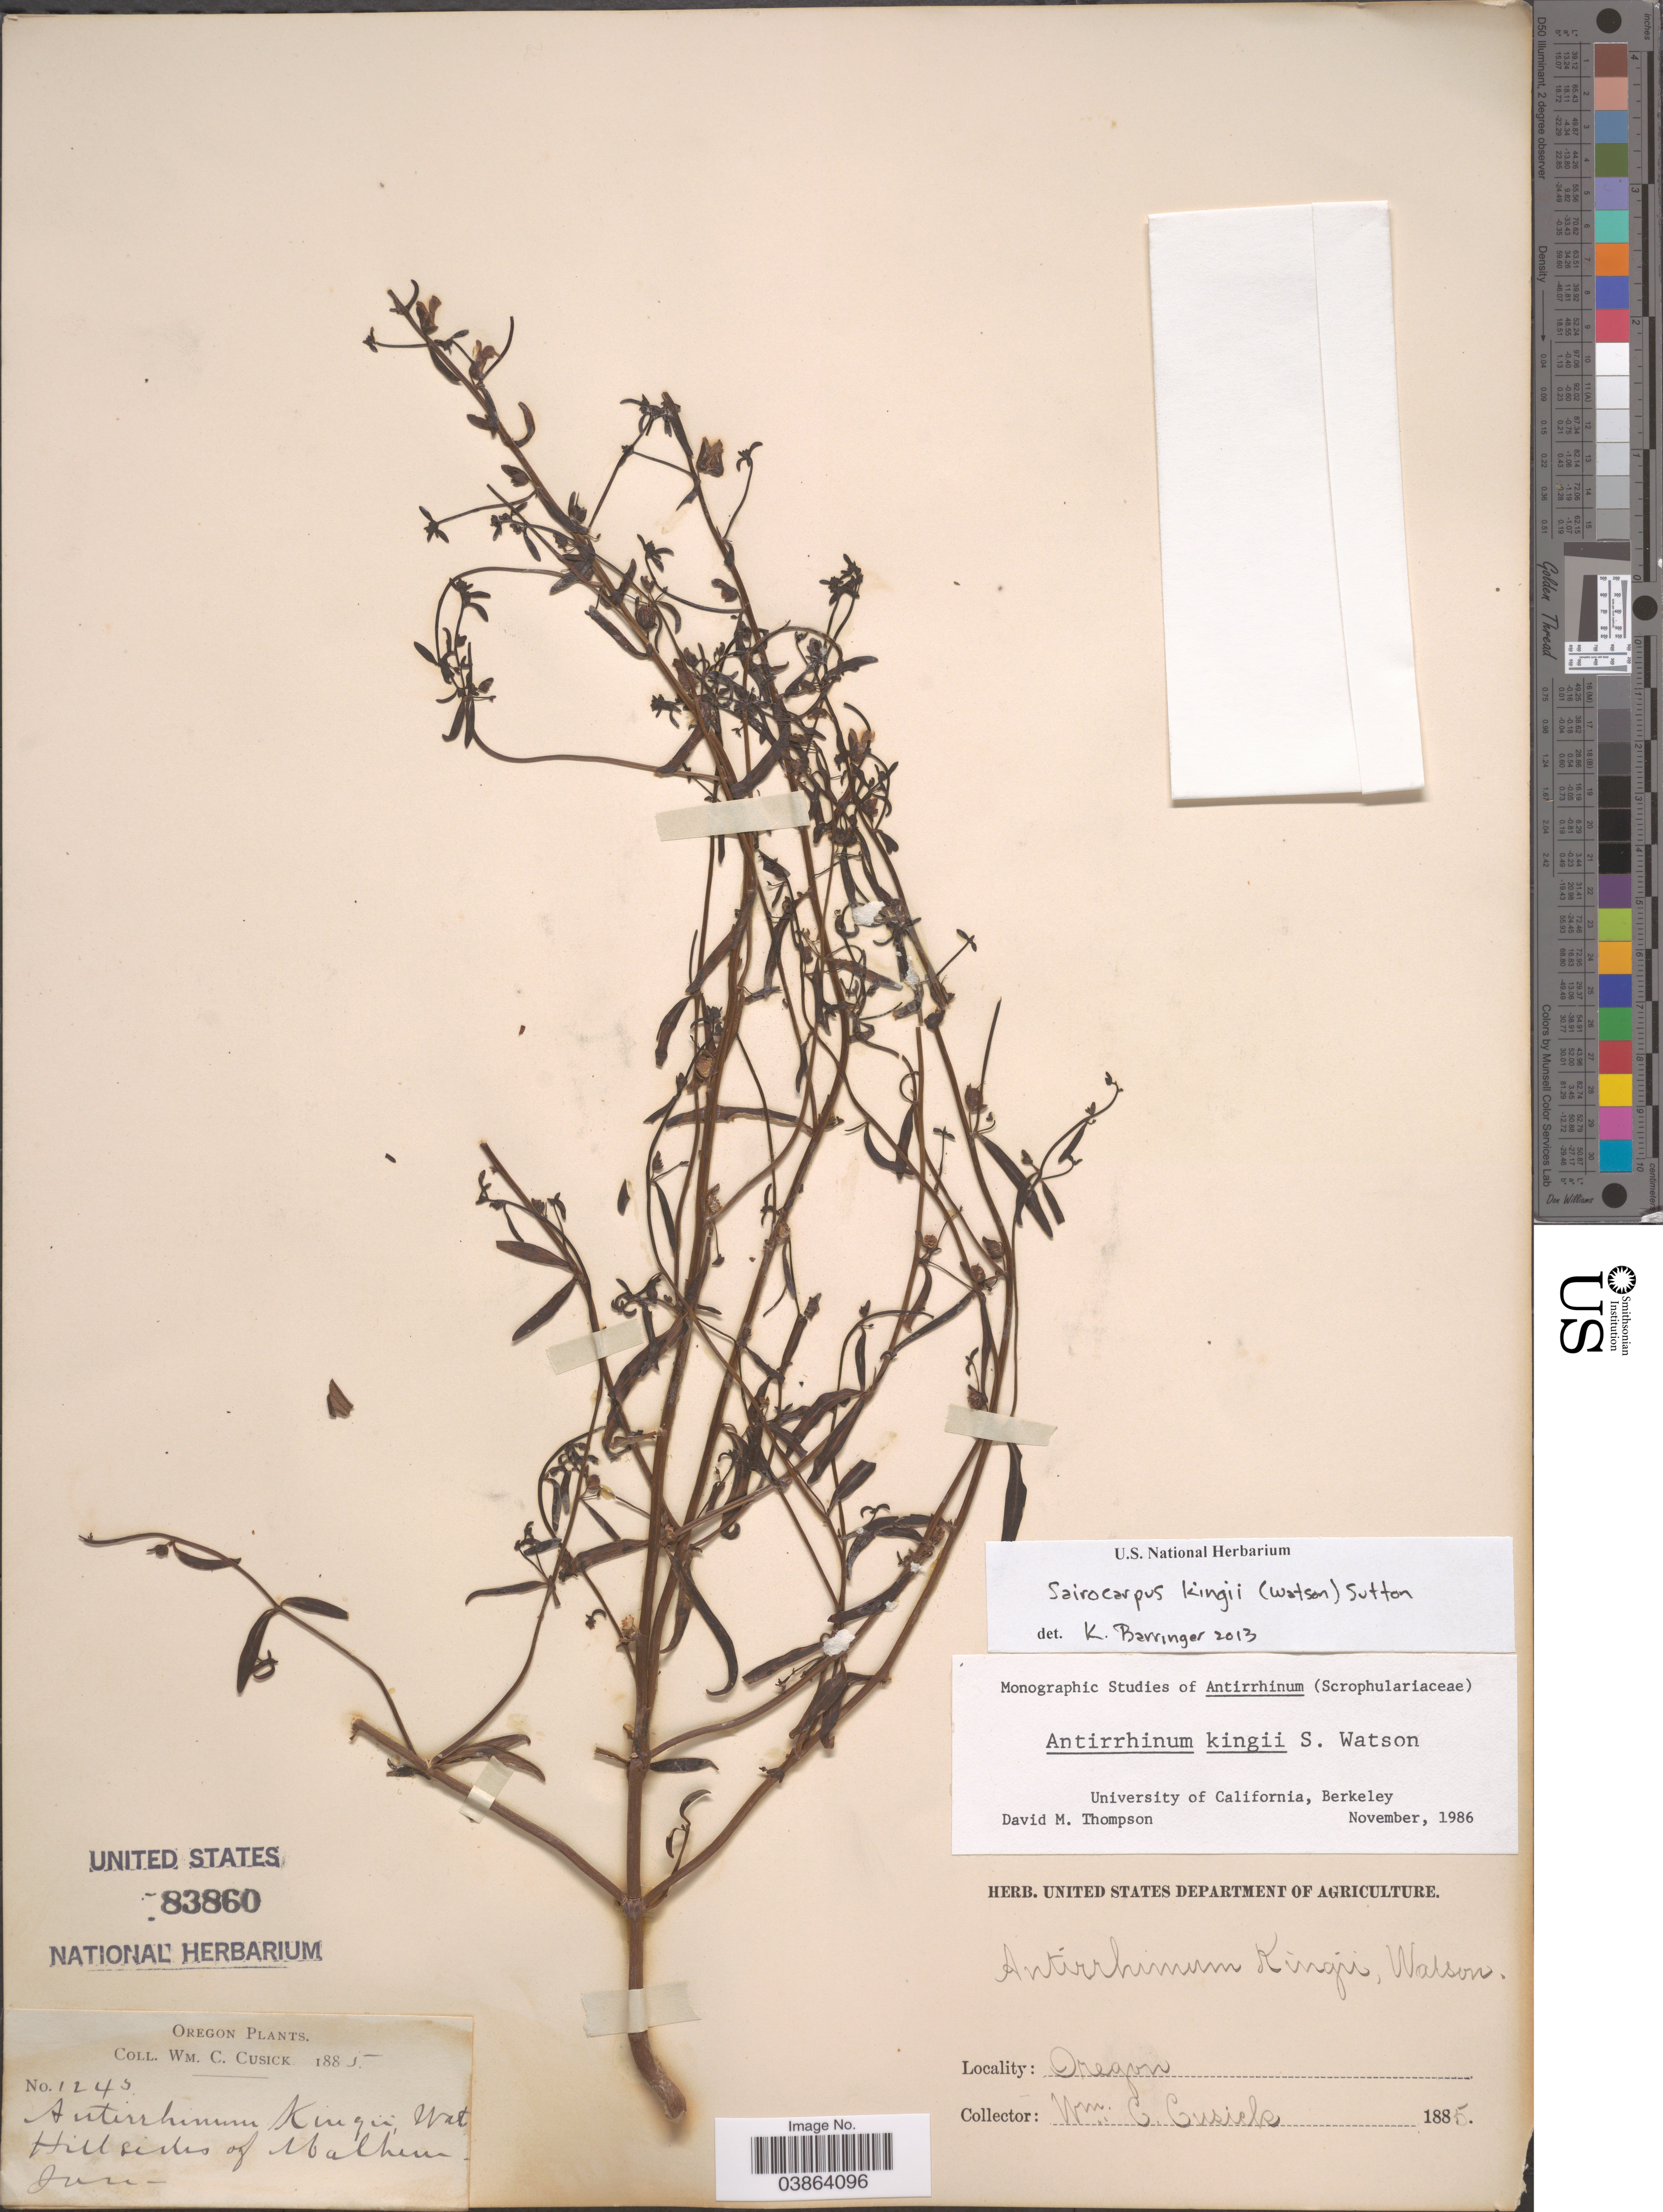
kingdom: Plantae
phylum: Tracheophyta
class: Magnoliopsida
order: Lamiales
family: Plantaginaceae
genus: Sairocarpus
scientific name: Sairocarpus kingii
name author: (S. Watson) D.A. Sutton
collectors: W. C. Cusick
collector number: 1243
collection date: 1885-06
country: United States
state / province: Oregon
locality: Hillsides of Malheur.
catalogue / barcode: US 83860